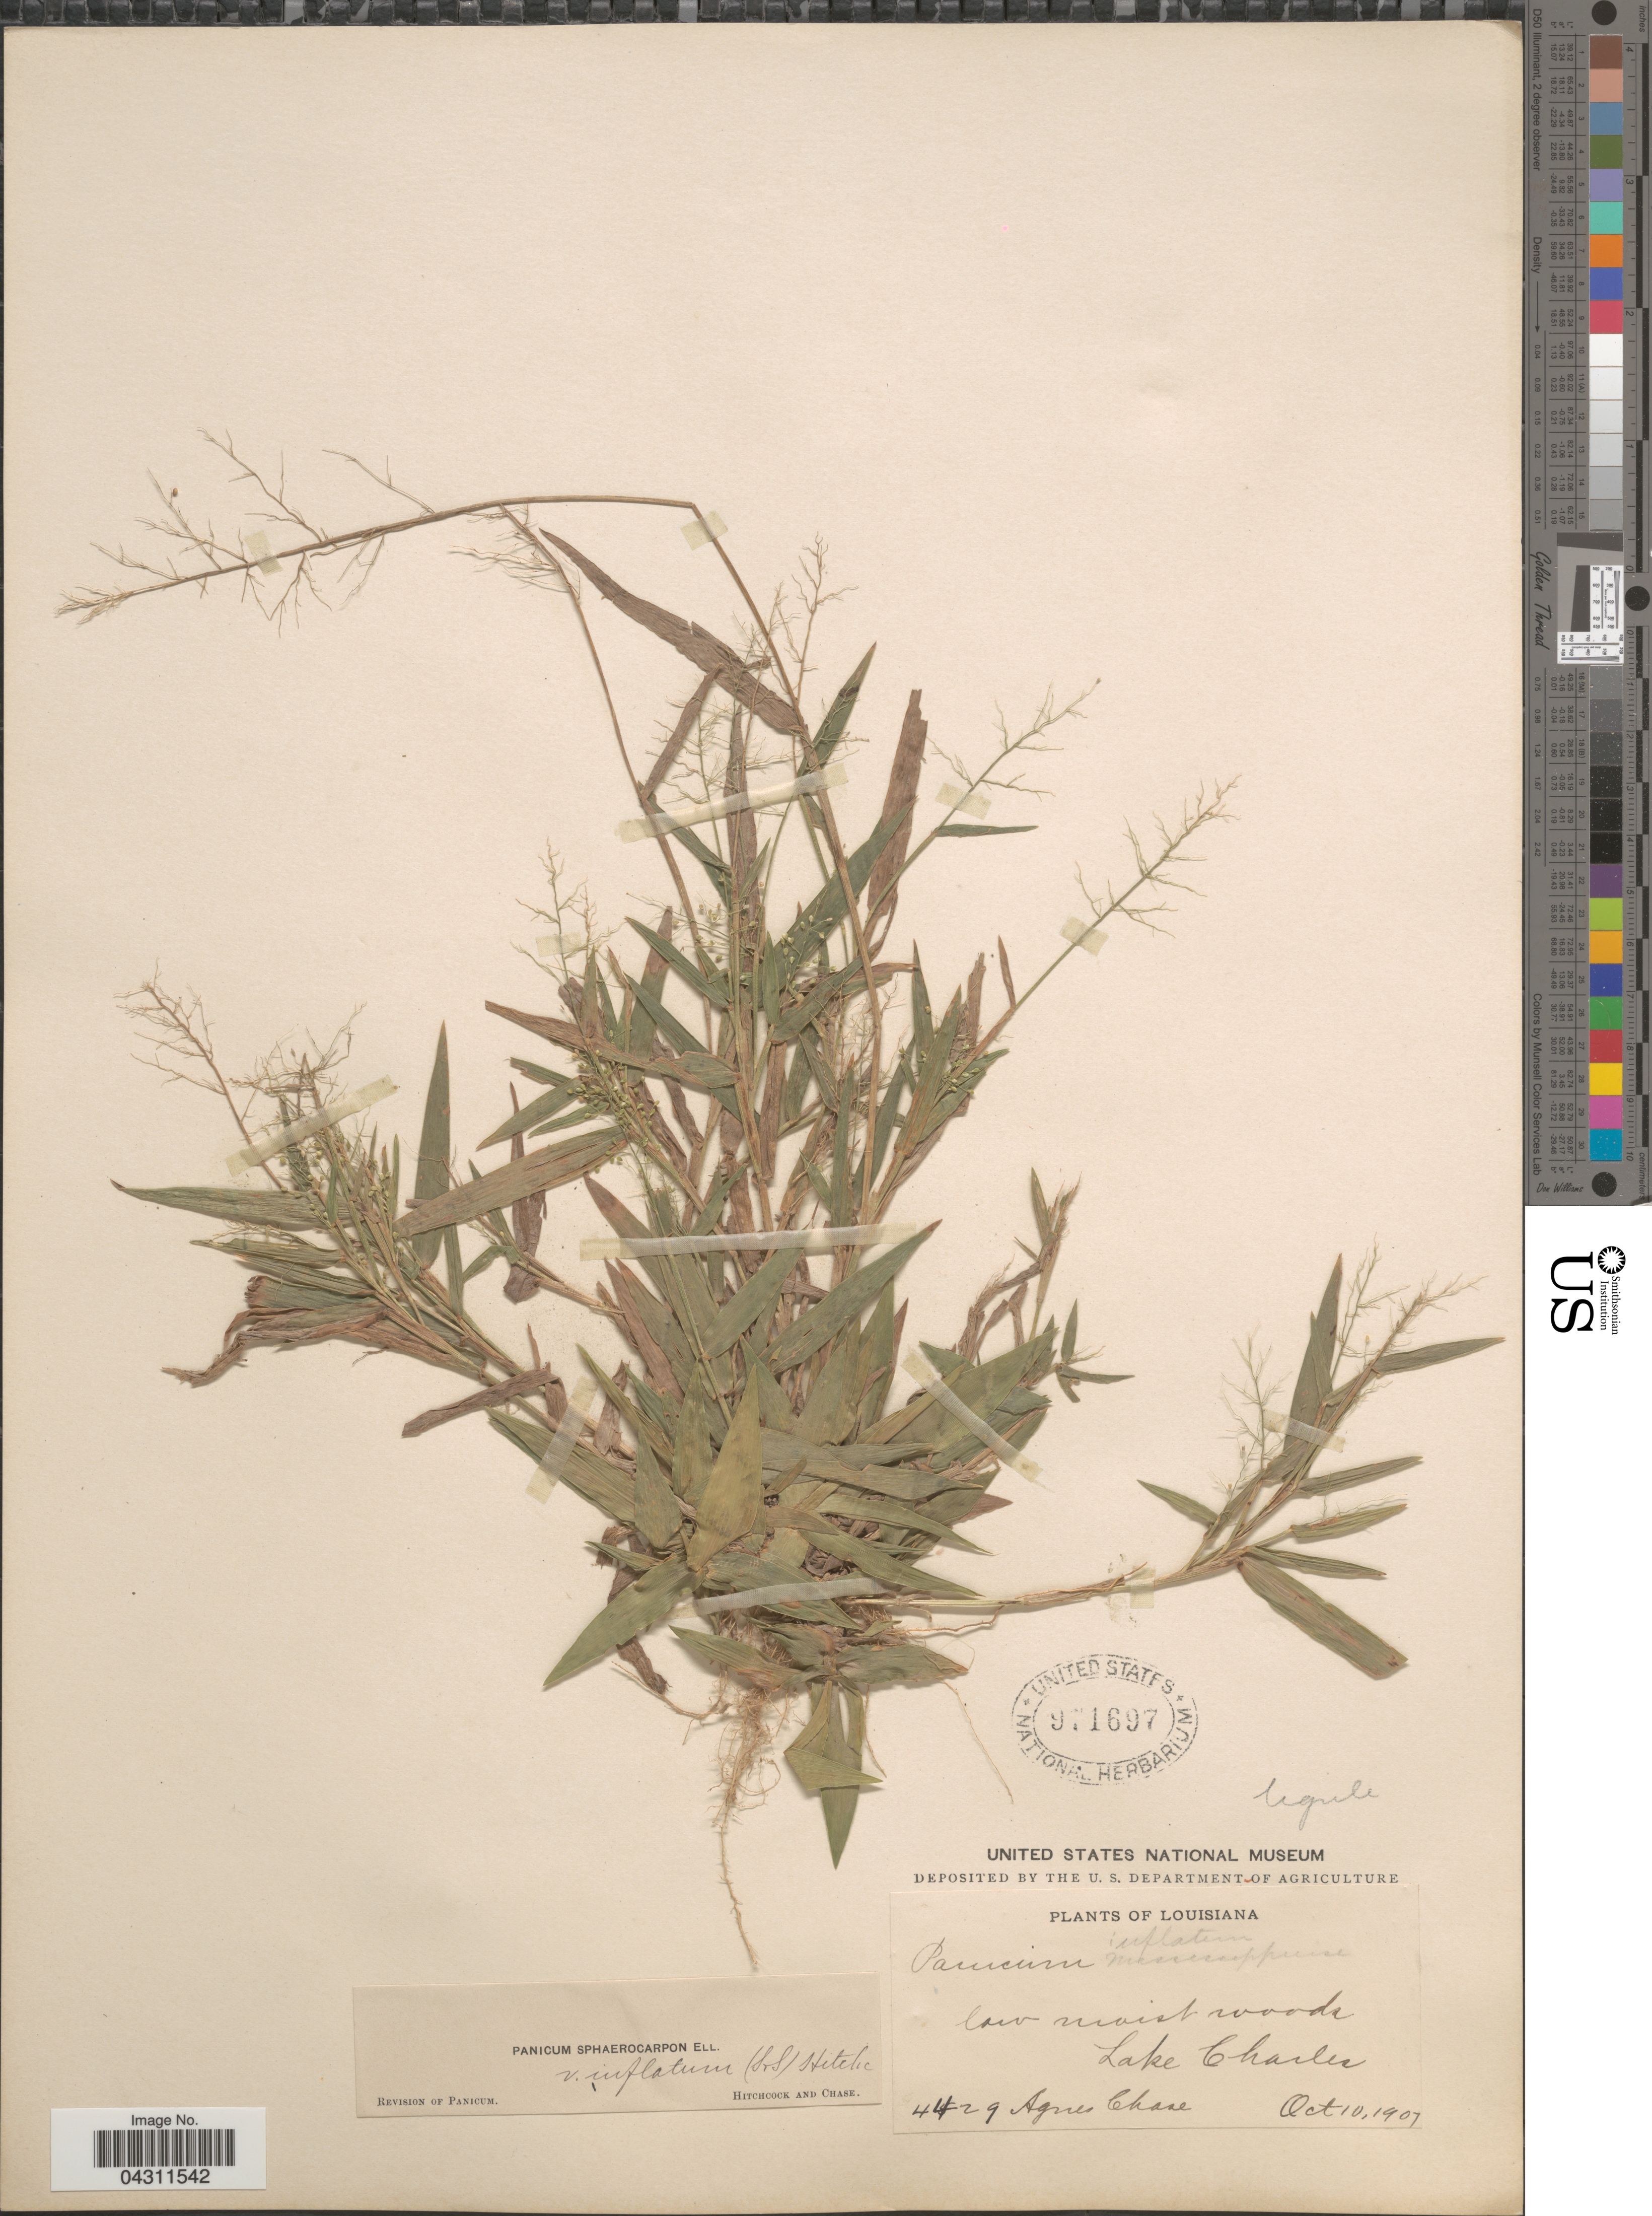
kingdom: Plantae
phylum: Tracheophyta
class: Liliopsida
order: Poales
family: Poaceae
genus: Dichanthelium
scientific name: Dichanthelium sphaerocarpon var. sphaerocarpon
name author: (Elliott) Gould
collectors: A. Chase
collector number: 4429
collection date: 1907-10-10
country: United States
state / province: Louisiana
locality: Low moist woods. Lake Charles.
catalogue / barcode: US 971697